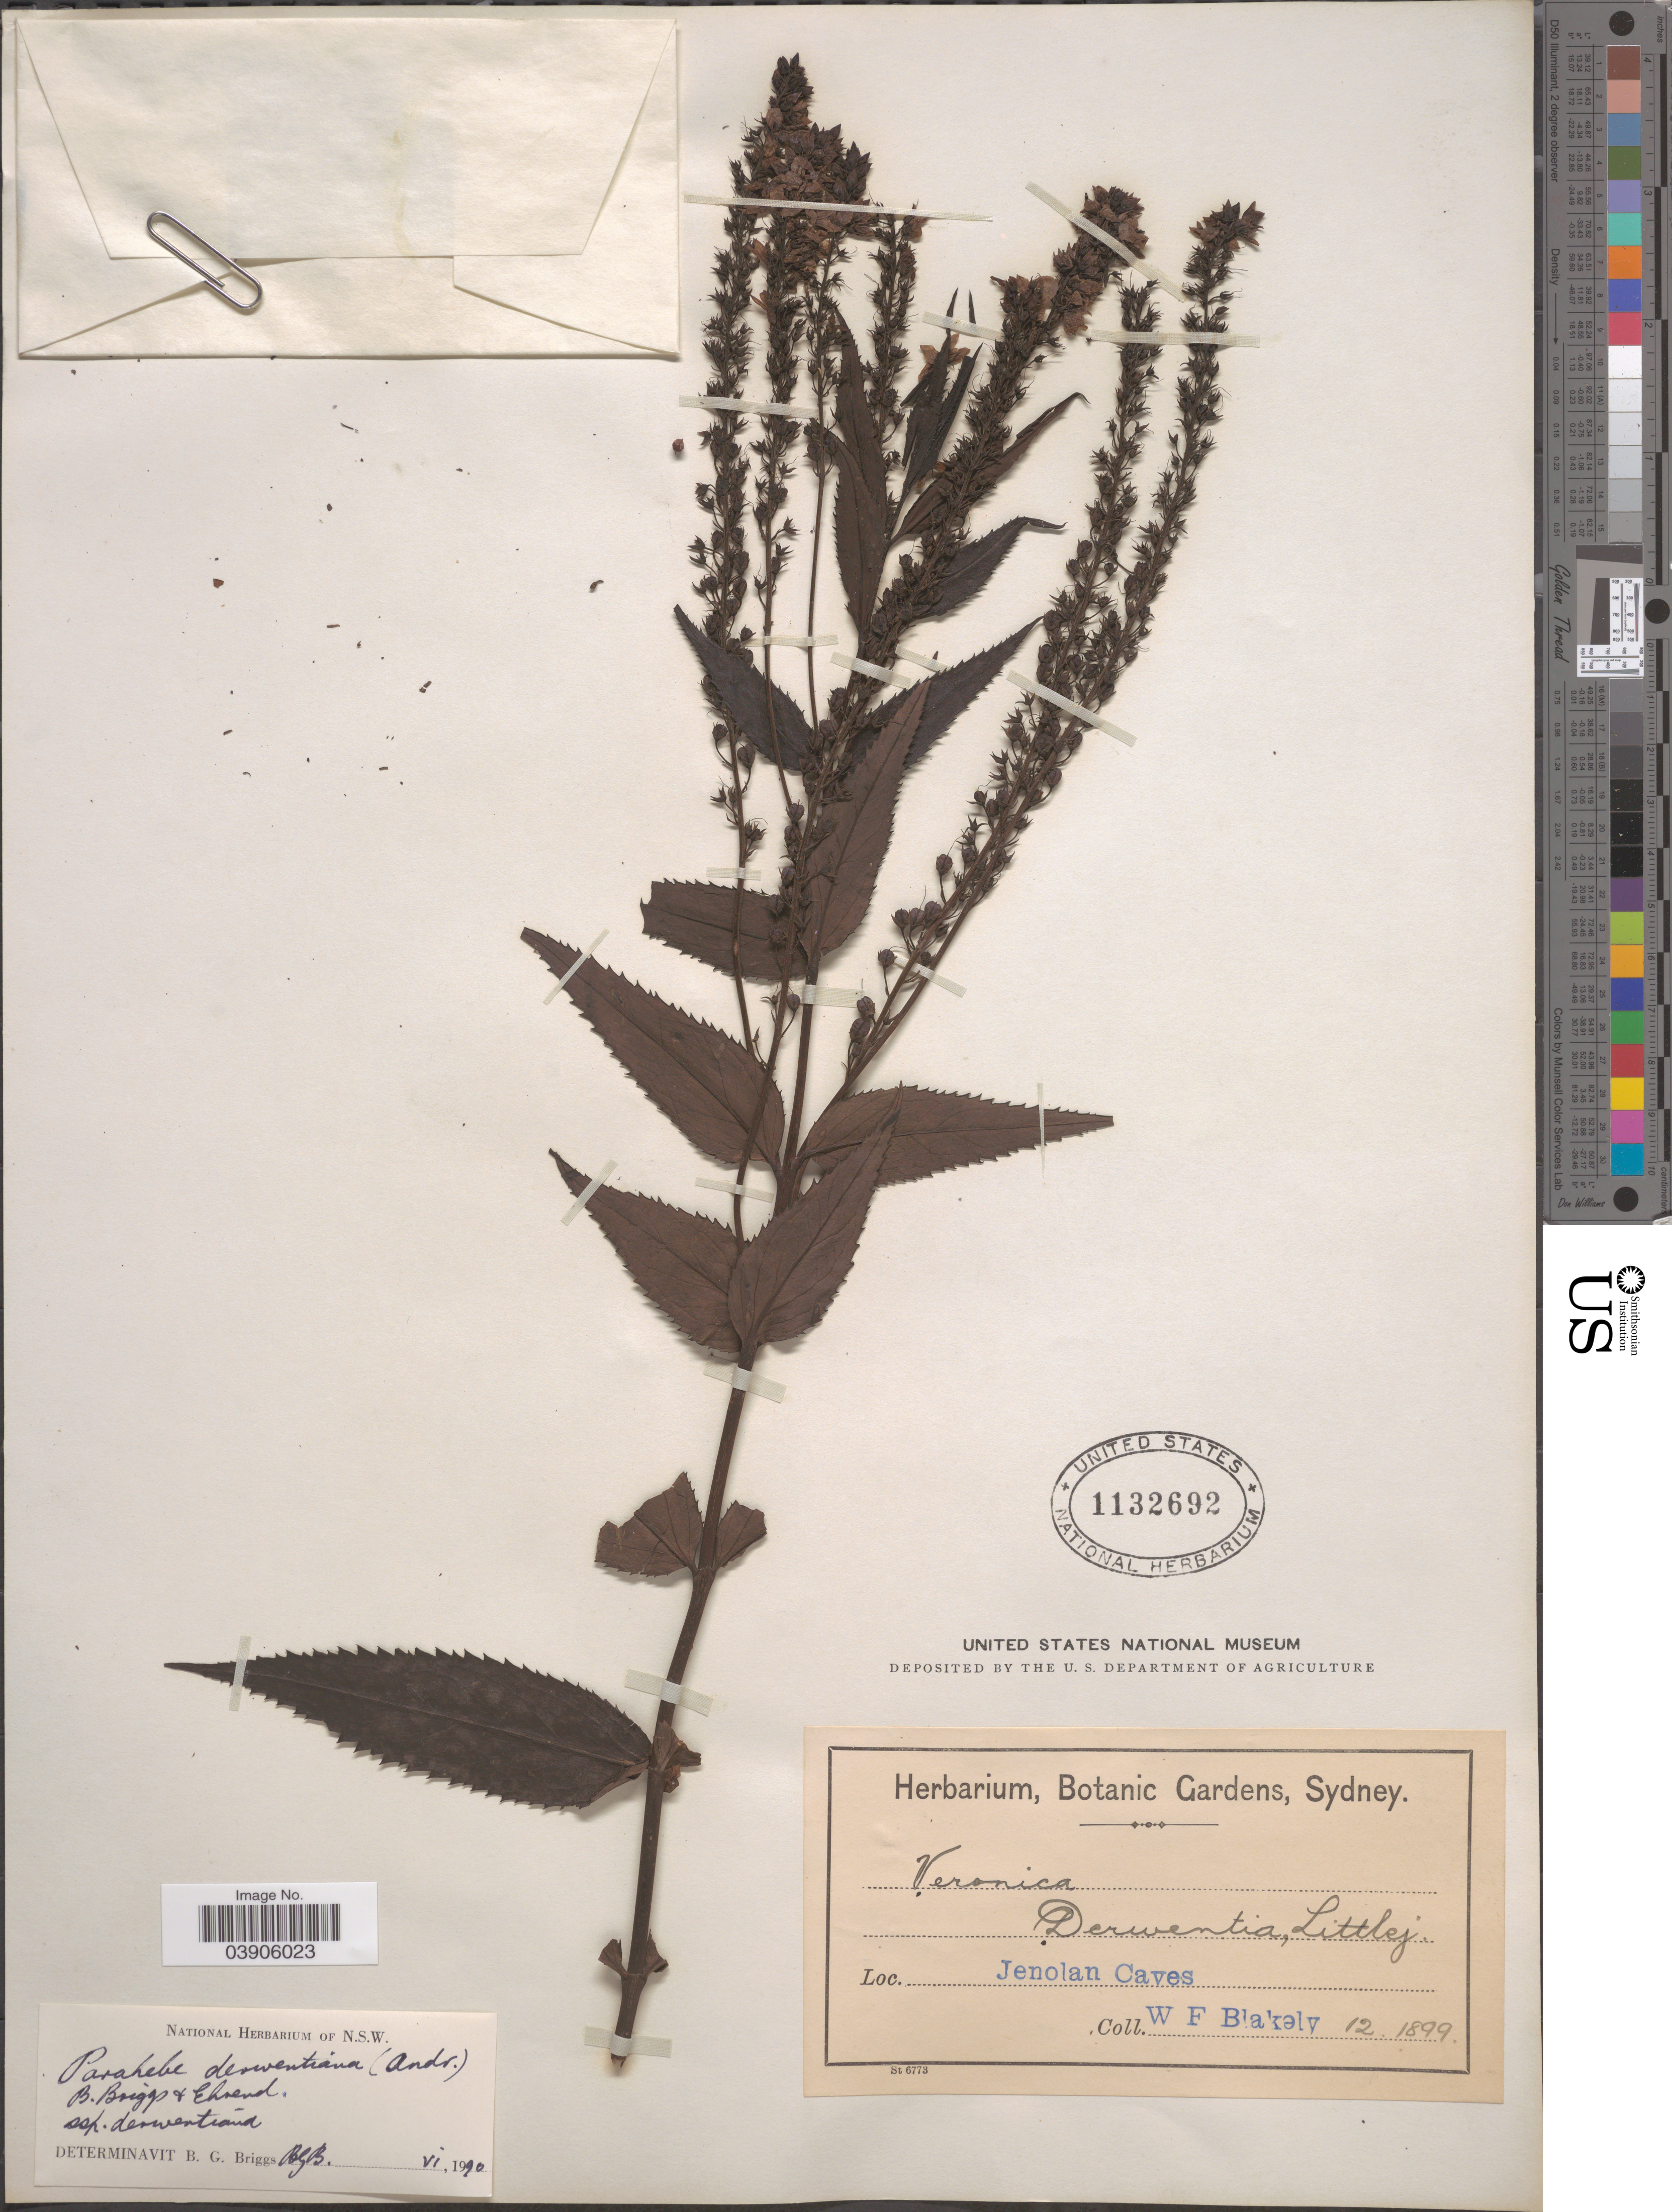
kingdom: Plantae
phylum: Tracheophyta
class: Magnoliopsida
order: Lamiales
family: Plantaginaceae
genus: Parahebe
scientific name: Parahebe derwentiana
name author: (Andrews) B.G. Briggs & Ehrend.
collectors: W. Blakely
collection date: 1899-12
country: Australia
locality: Jenolan Caves.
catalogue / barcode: US 1132692